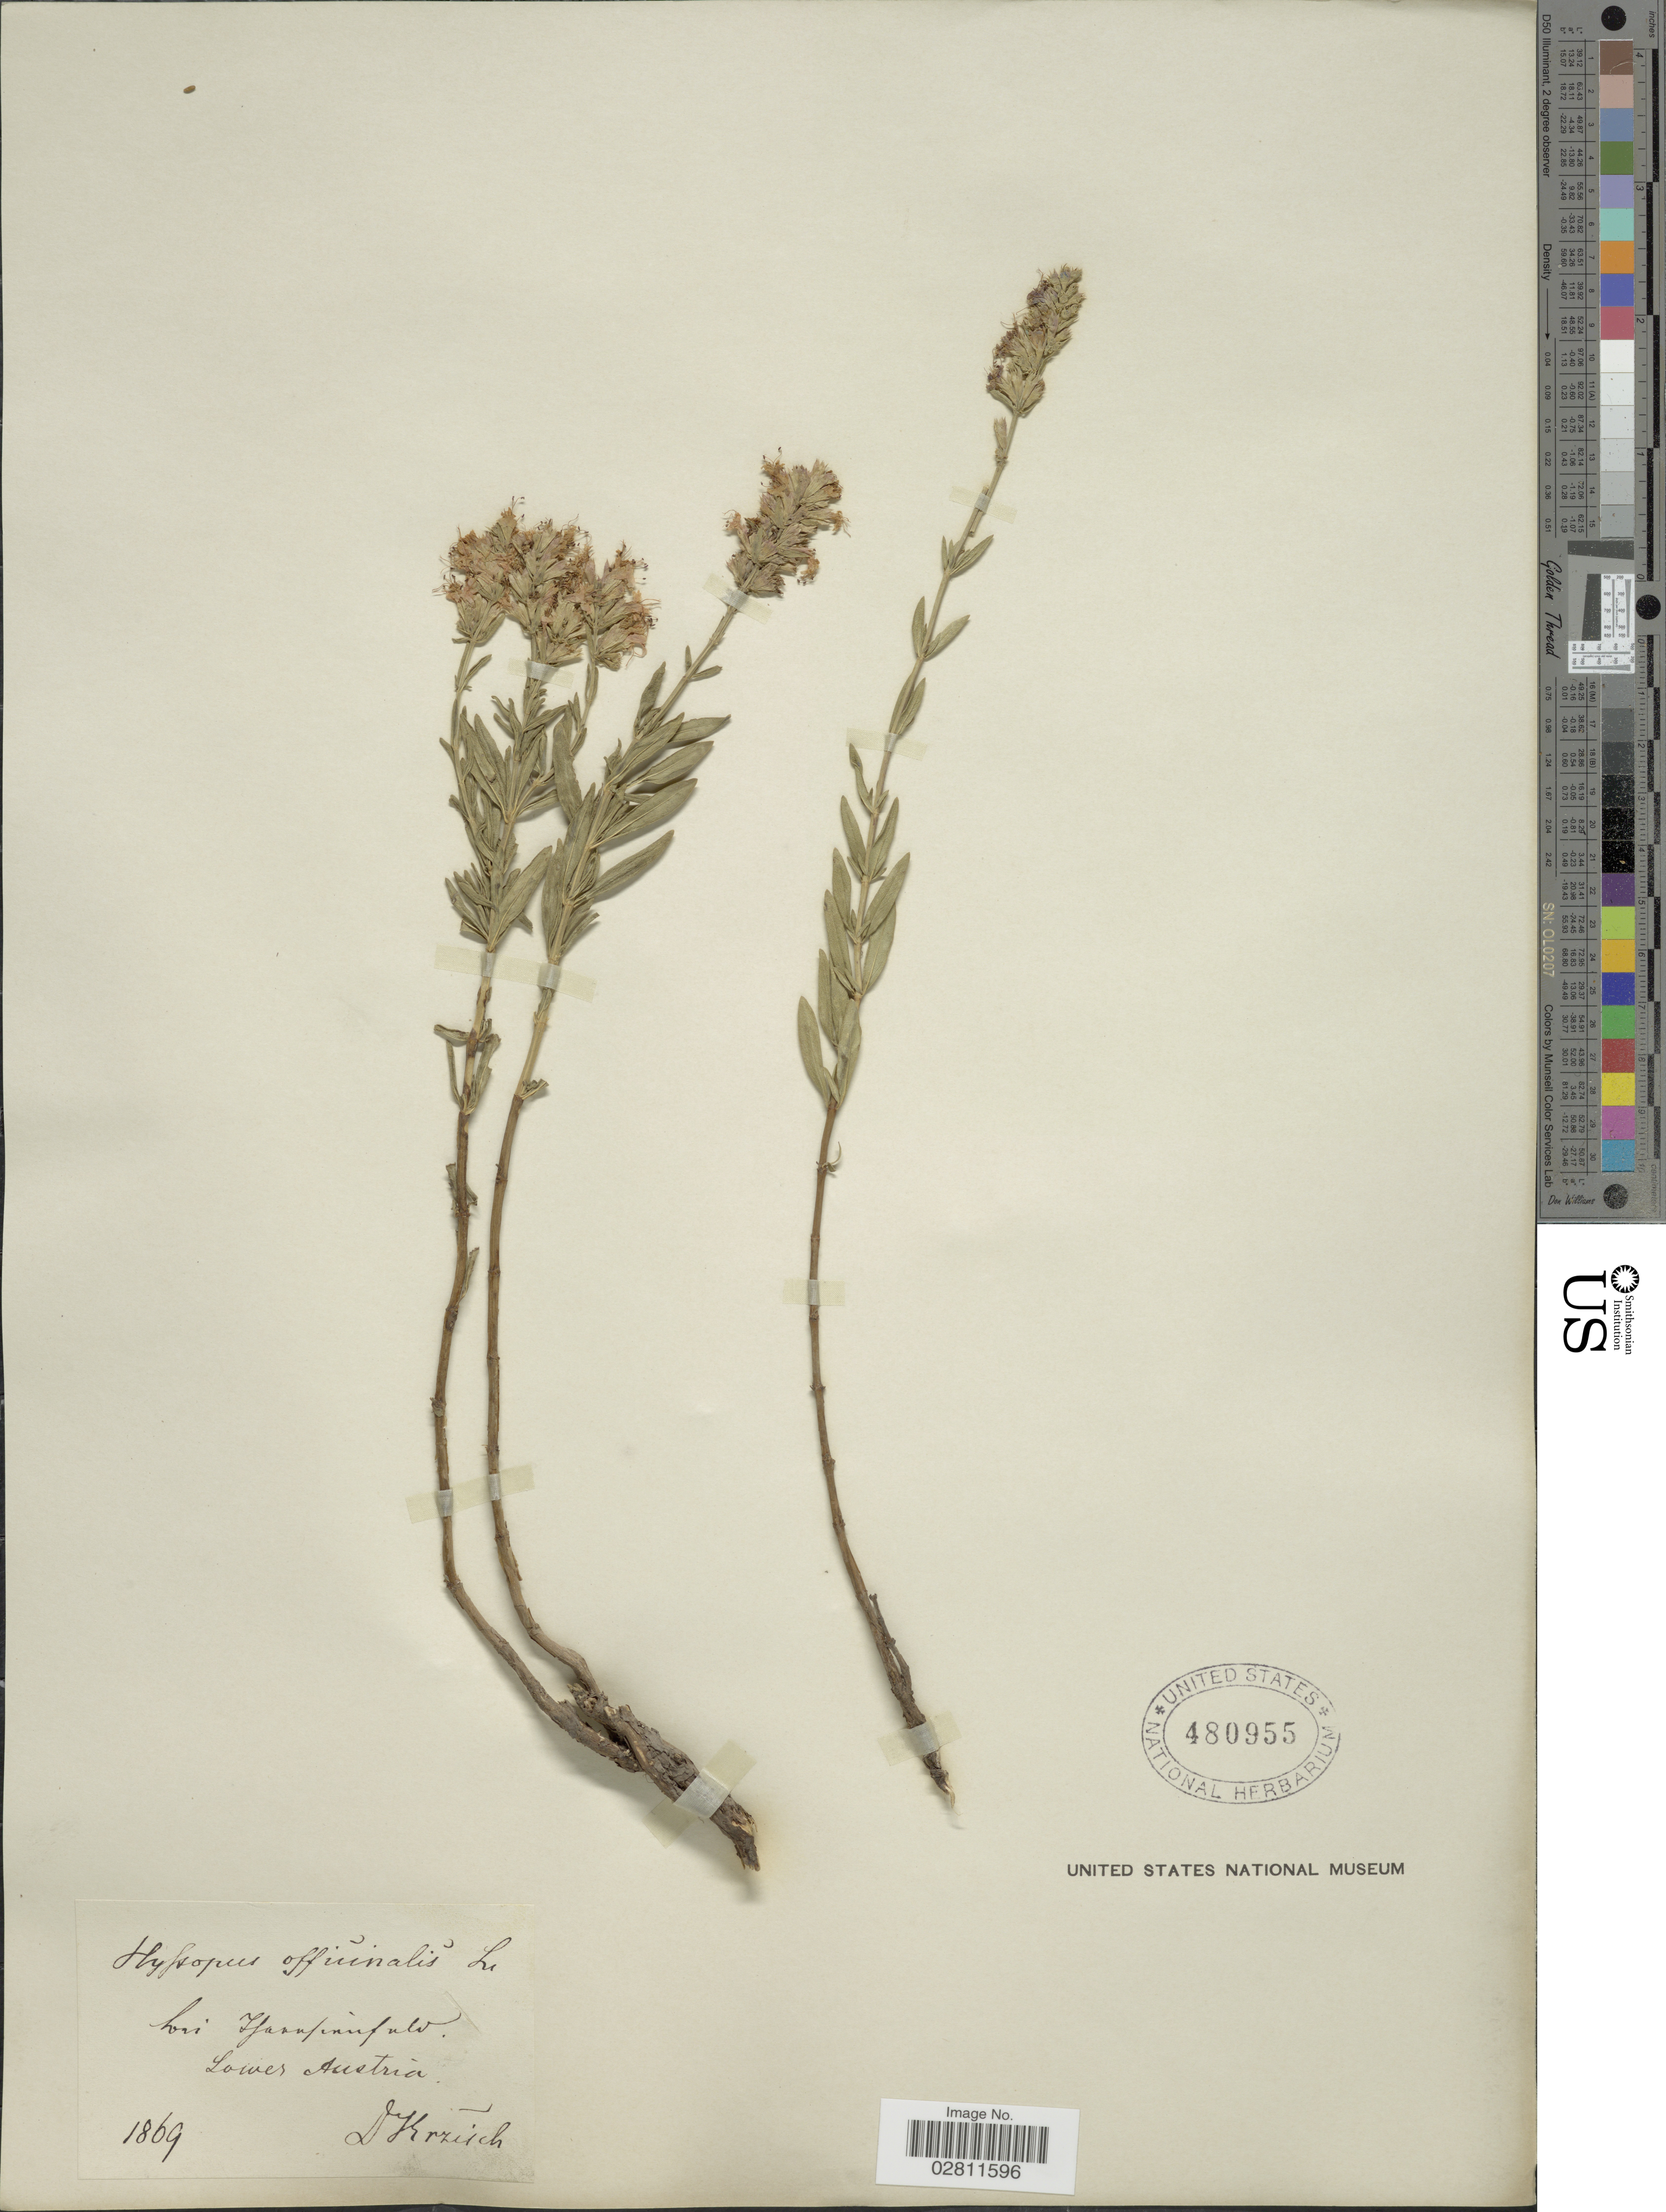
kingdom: Plantae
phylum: Tracheophyta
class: Magnoliopsida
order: Lamiales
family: Lamiaceae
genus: Hyssopus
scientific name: Hyssopus officinalis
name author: L.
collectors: Krzisch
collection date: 1869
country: Austria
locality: Bai Ifannfinufuld. [interpreted] Lower Austria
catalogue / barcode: US 480955